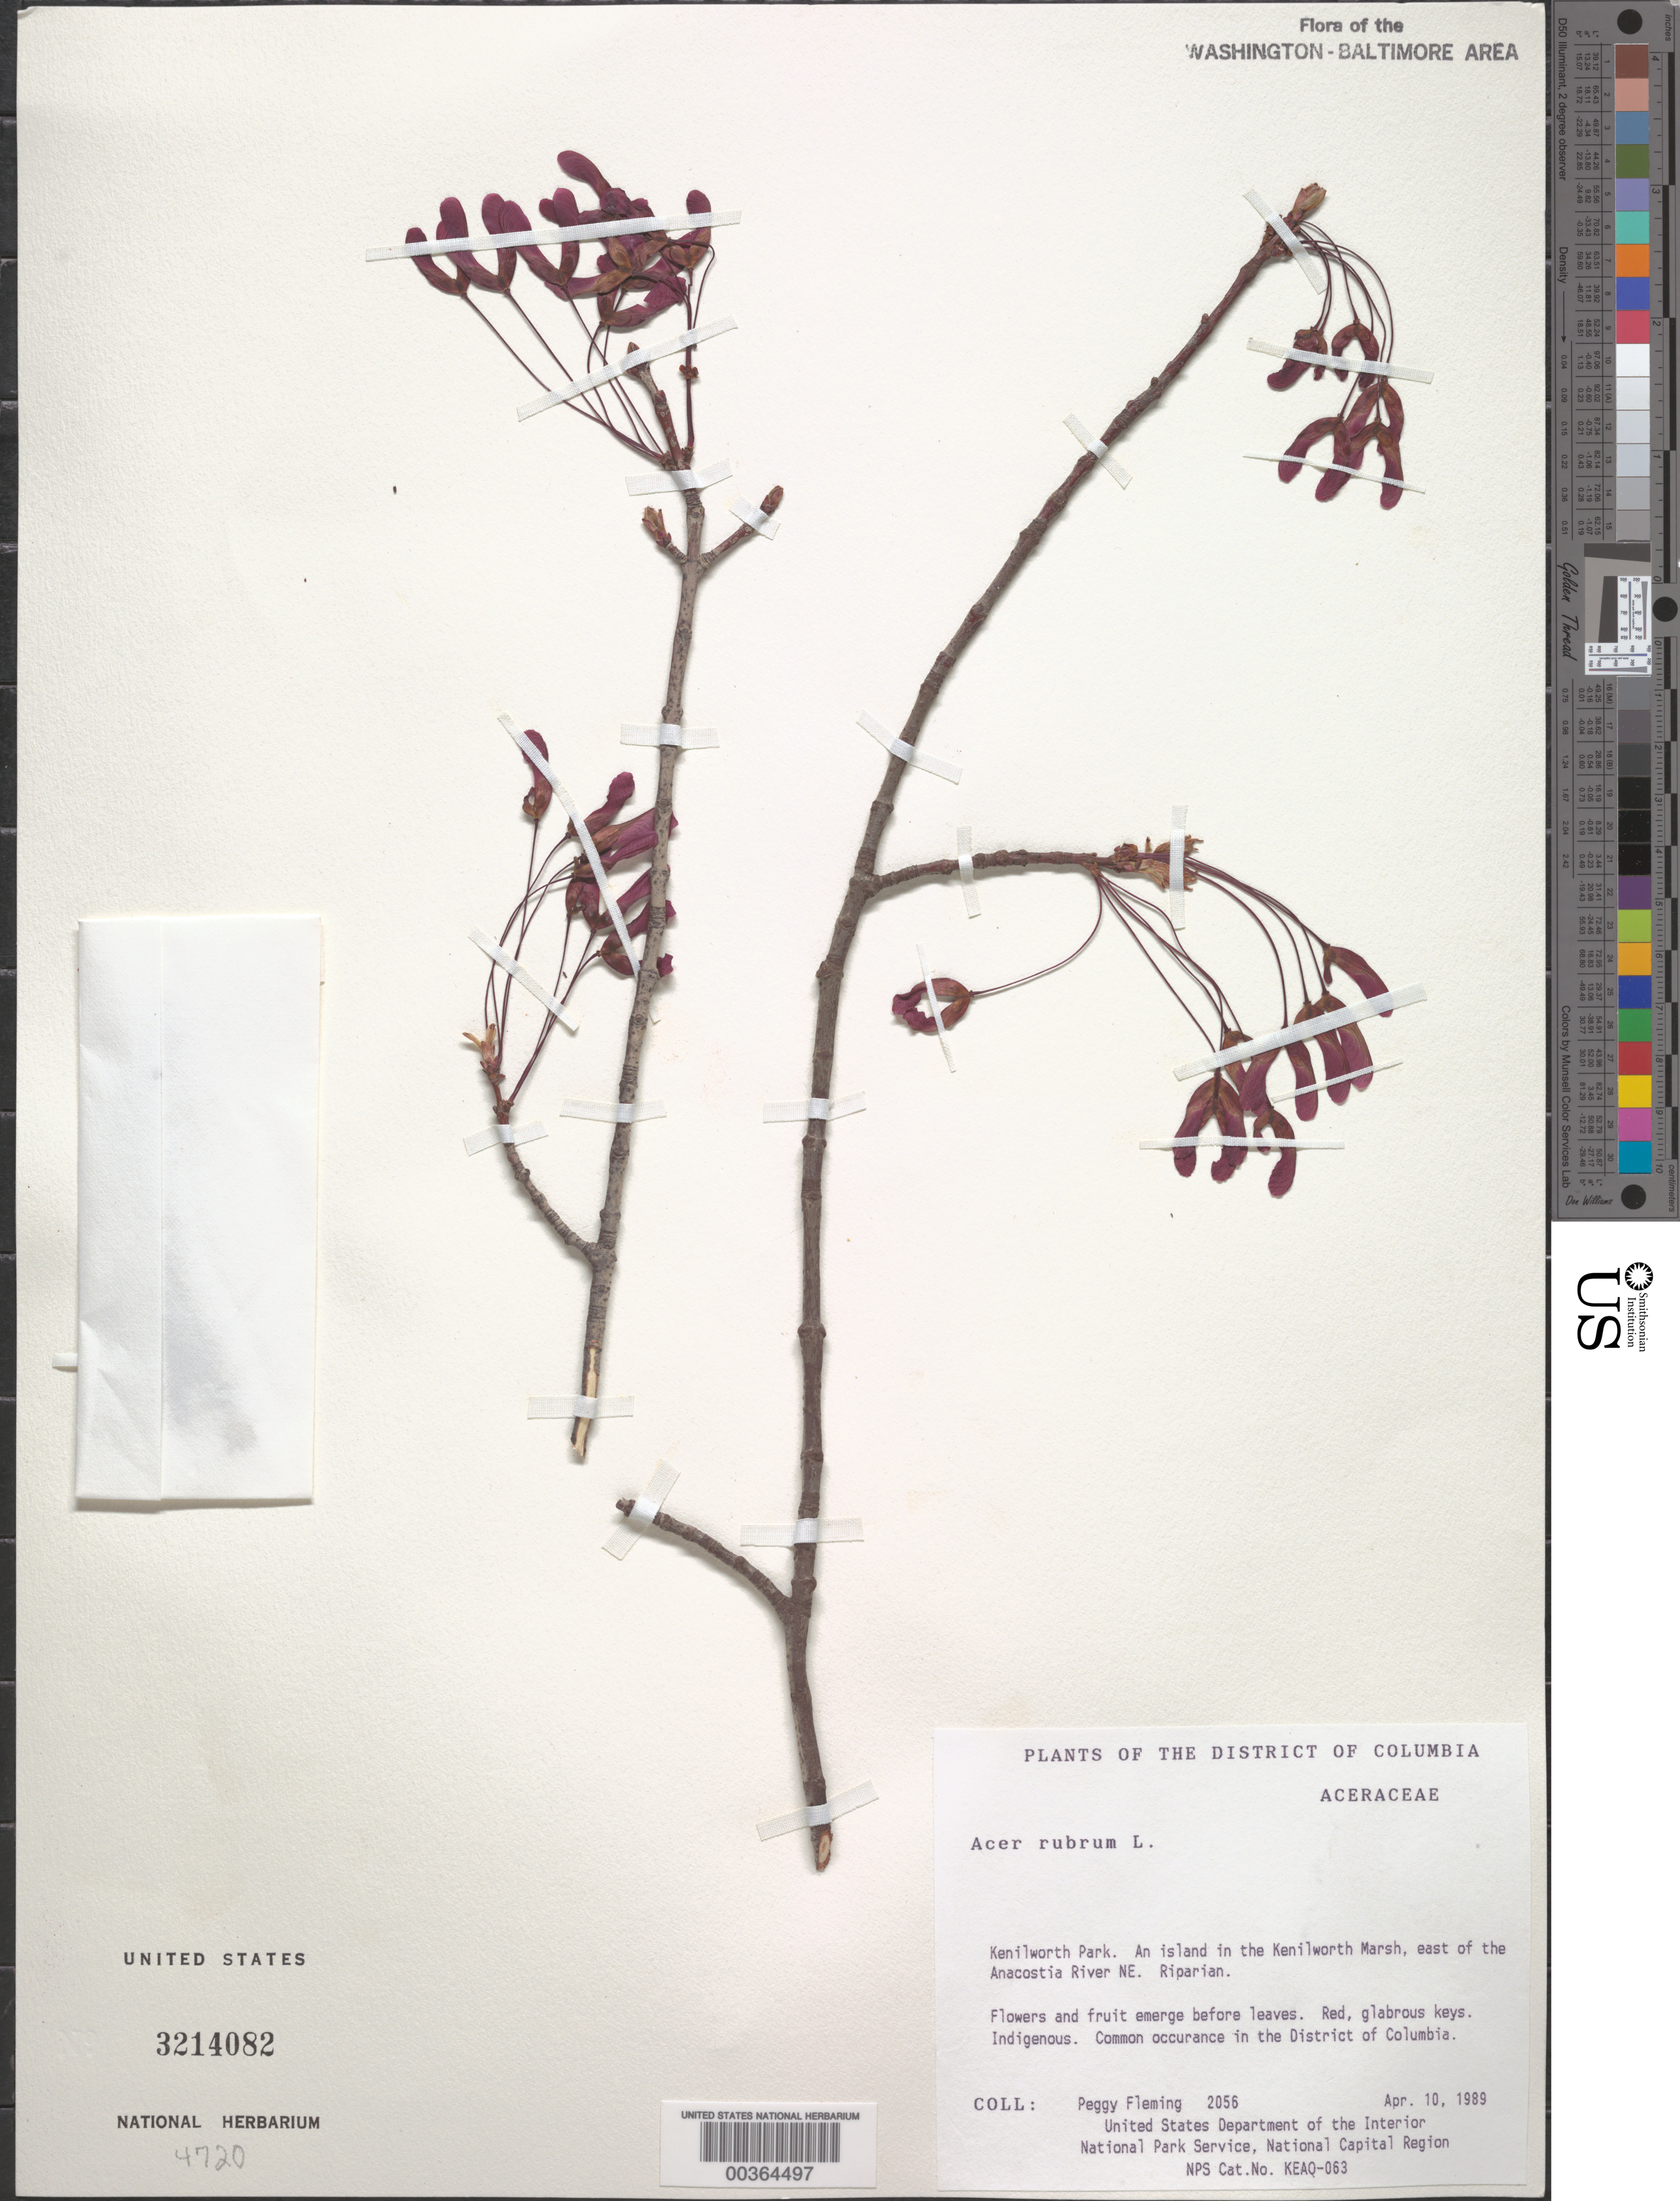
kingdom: Plantae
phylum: Tracheophyta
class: Magnoliopsida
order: Sapindales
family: Sapindaceae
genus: Acer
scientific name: Acer rubrum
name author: L.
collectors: P. Fleming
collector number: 2056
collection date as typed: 10 Apr 1989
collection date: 1989-04-10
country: United States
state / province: District of Columbia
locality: Kenilworth Park, an Island in the Kenilworth Marsh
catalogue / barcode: US 3214082